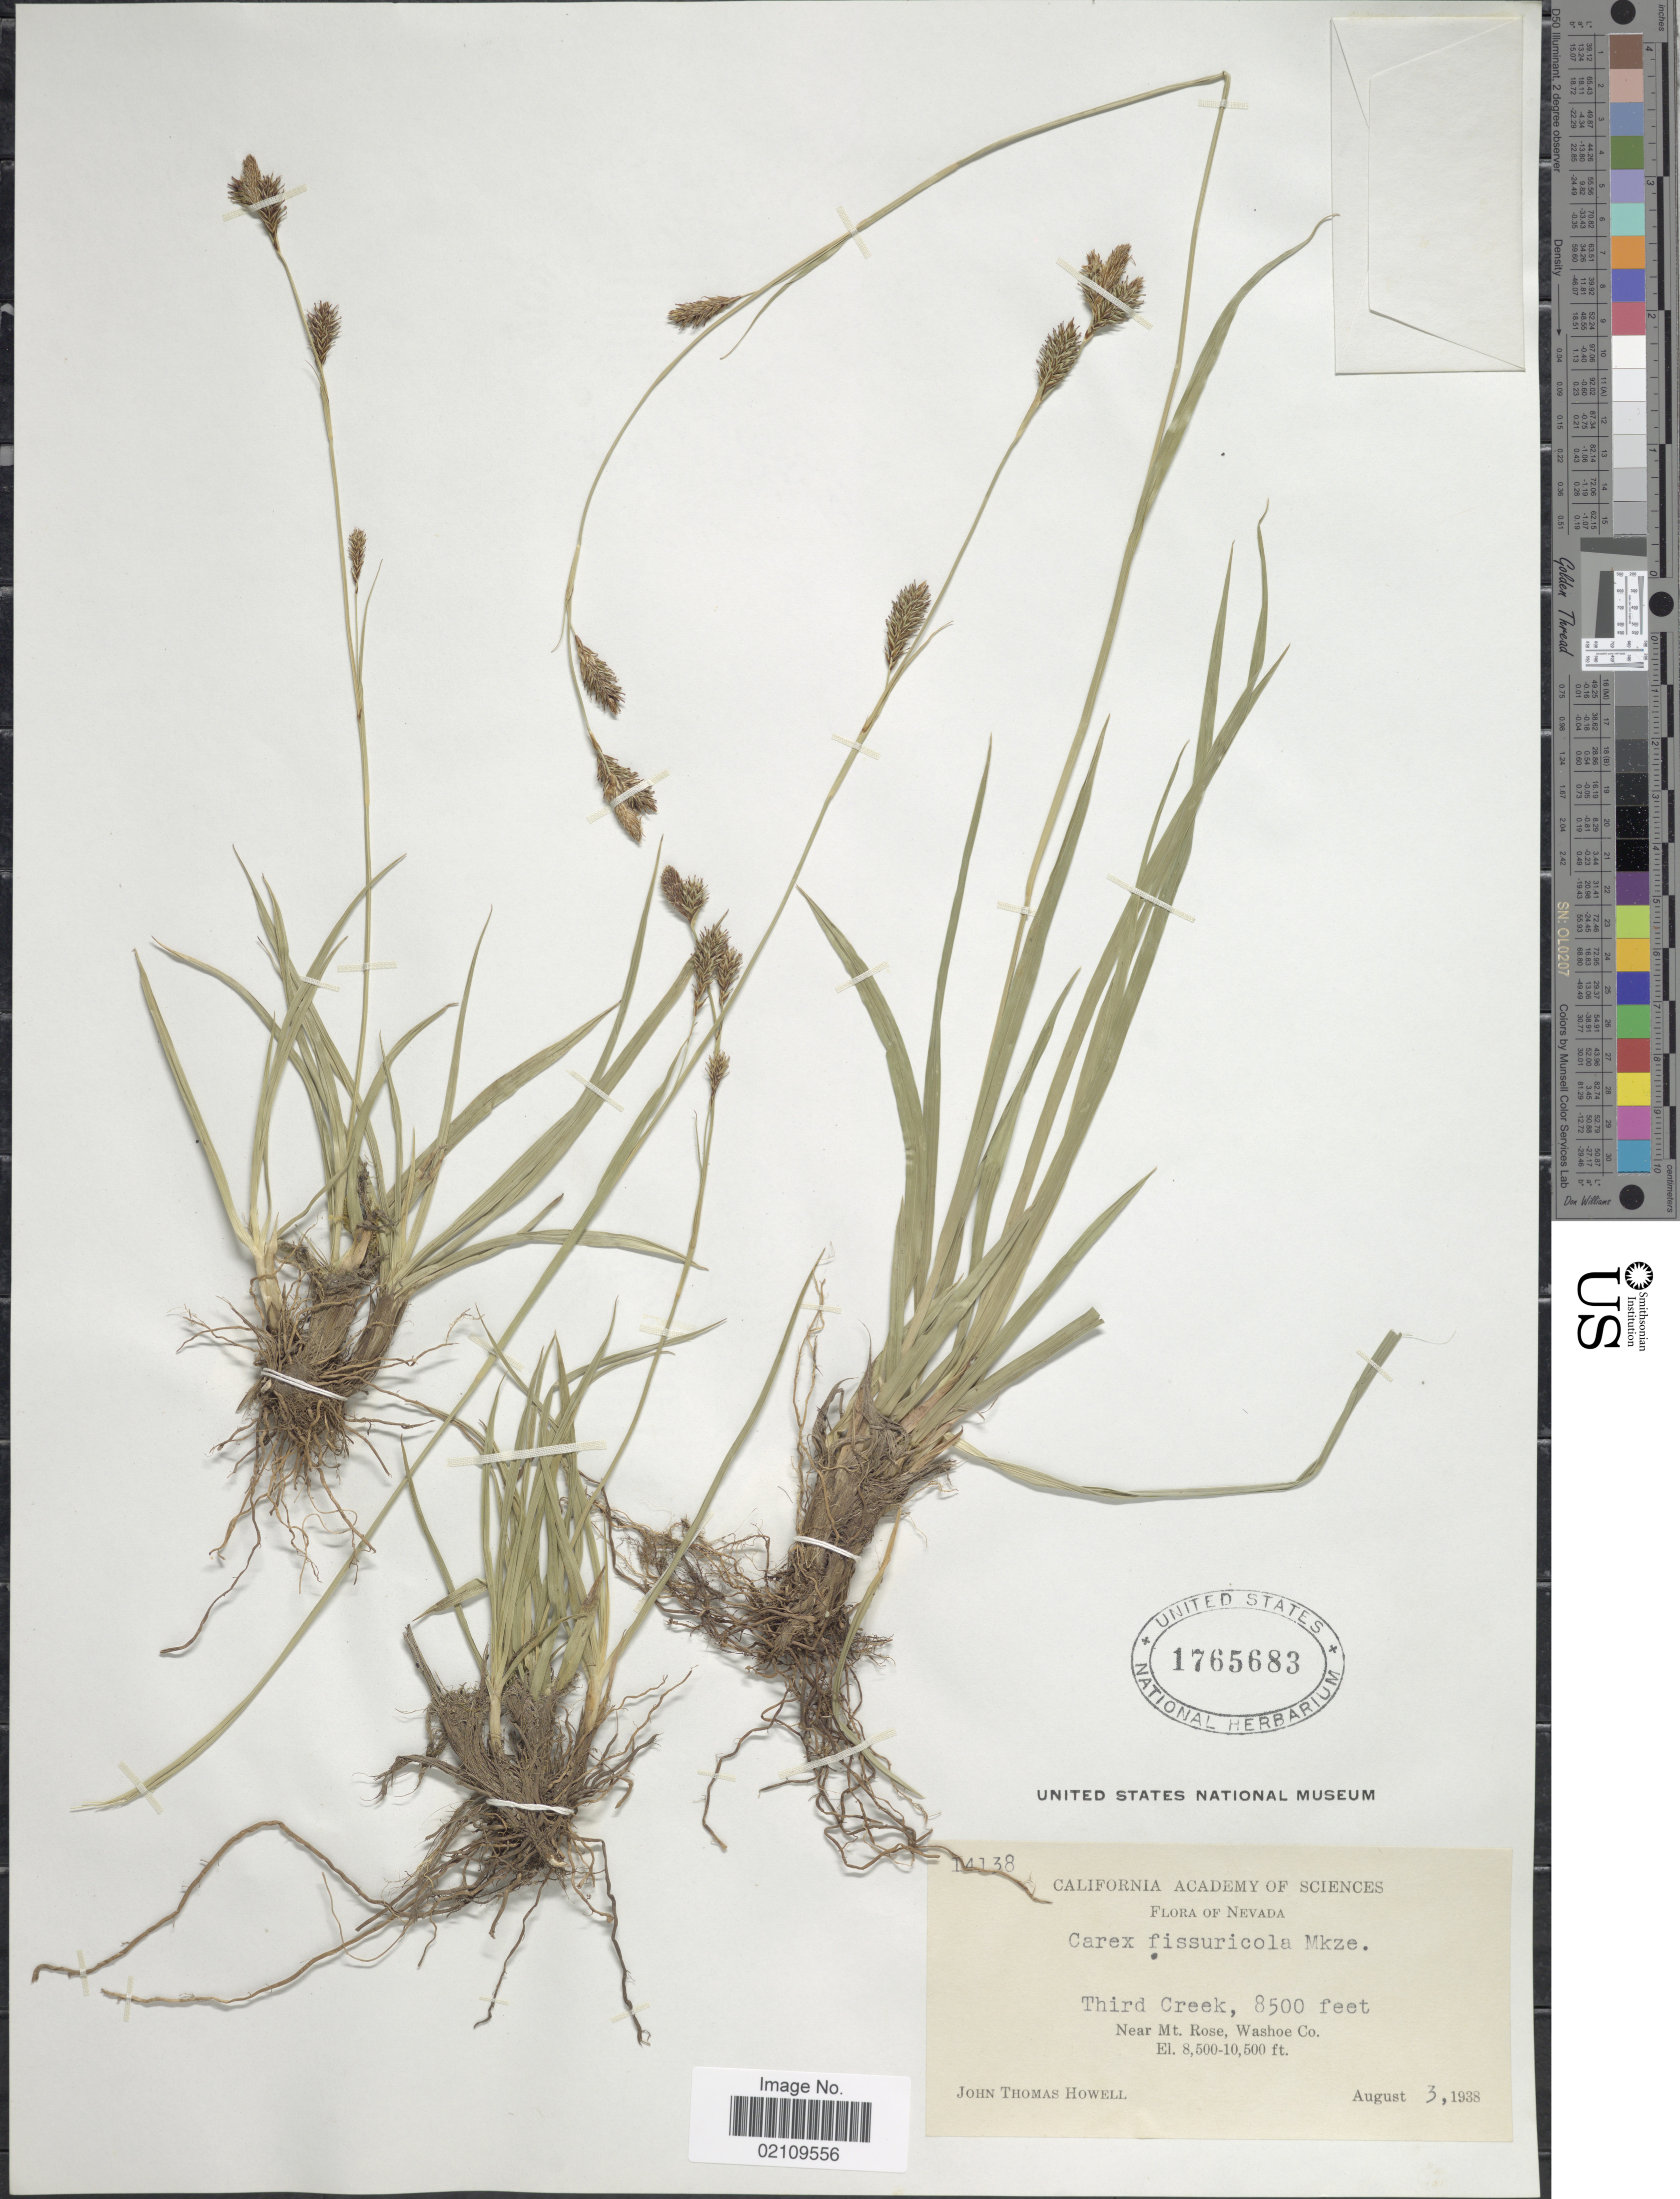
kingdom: Plantae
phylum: Tracheophyta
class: Liliopsida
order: Poales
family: Cyperaceae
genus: Carex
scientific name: Carex fissuricola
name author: Mack.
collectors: J. T. Howell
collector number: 14138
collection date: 1938-08-03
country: United States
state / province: Nevada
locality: Third Creek, Near Mt Rose, Washoe Co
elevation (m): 2591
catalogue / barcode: US 1765683